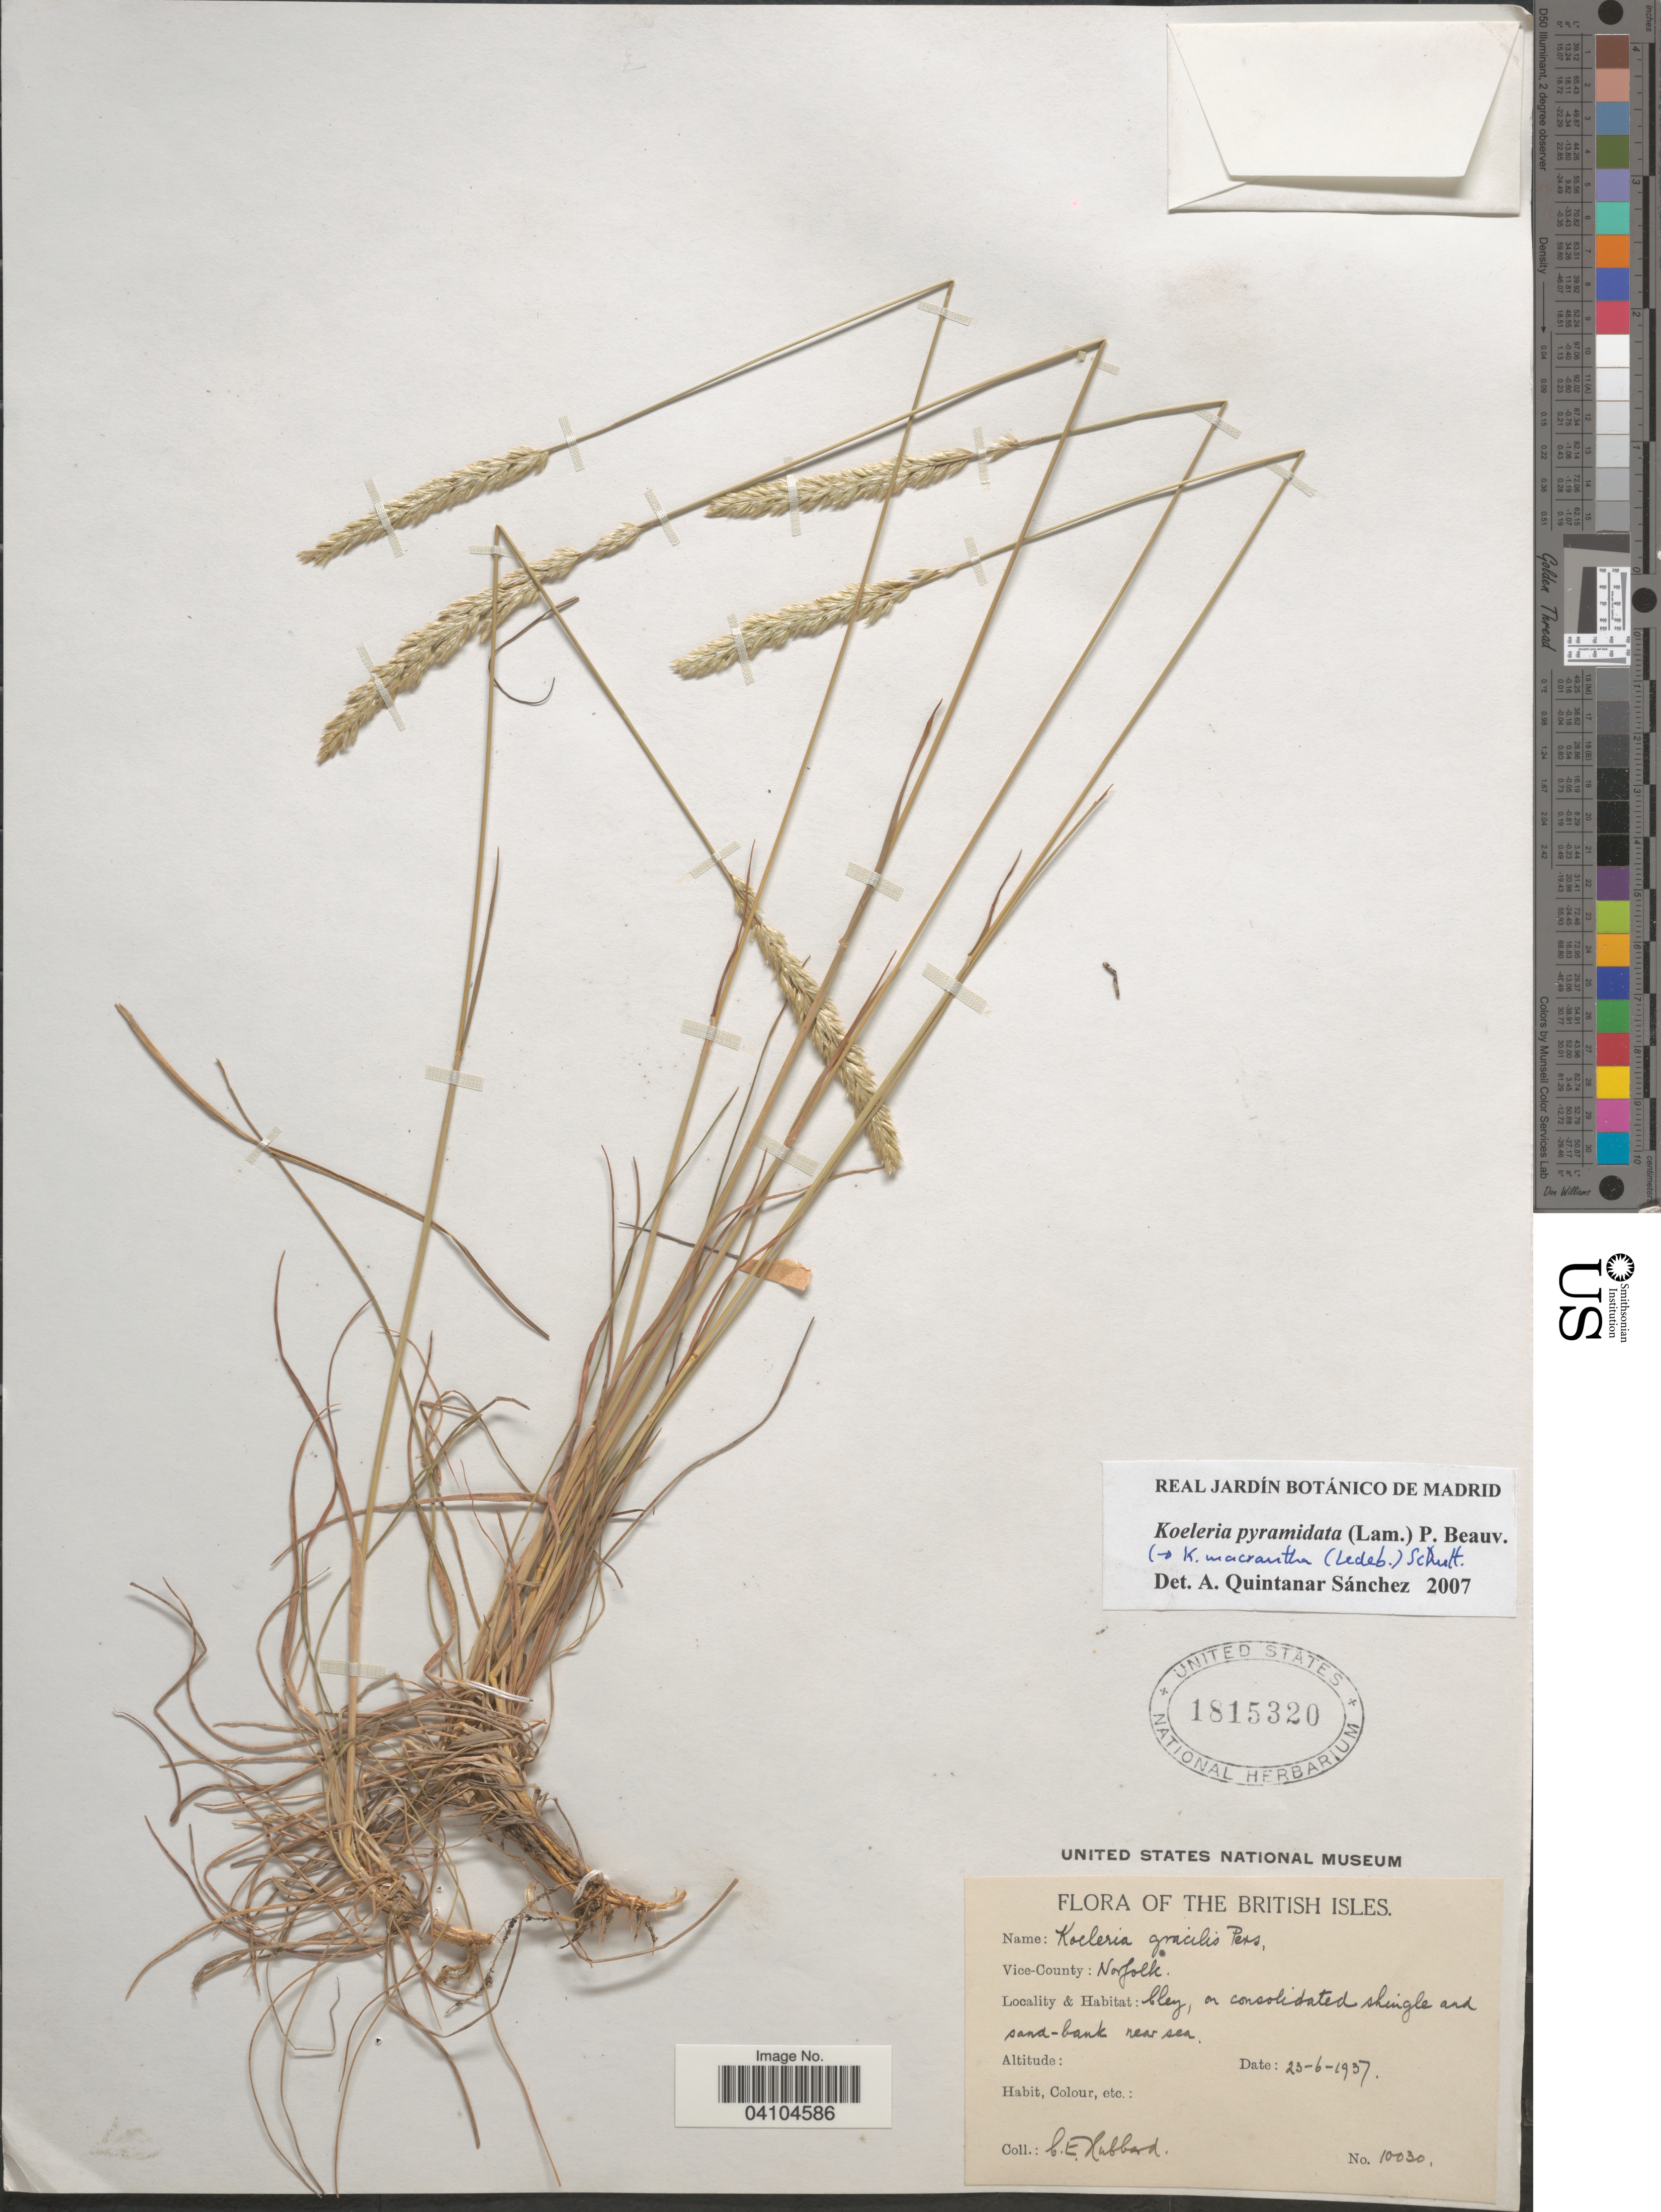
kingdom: Plantae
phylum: Tracheophyta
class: Liliopsida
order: Poales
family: Poaceae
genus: Koeleria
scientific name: Koeleria pyramidata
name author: (Lam.) P. Beauv.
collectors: C. E. Hubbard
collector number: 10030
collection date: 1937-06-23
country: United Kingdom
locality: The British Isles. Vice-County: Norfolk. Cley.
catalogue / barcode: US 1815320